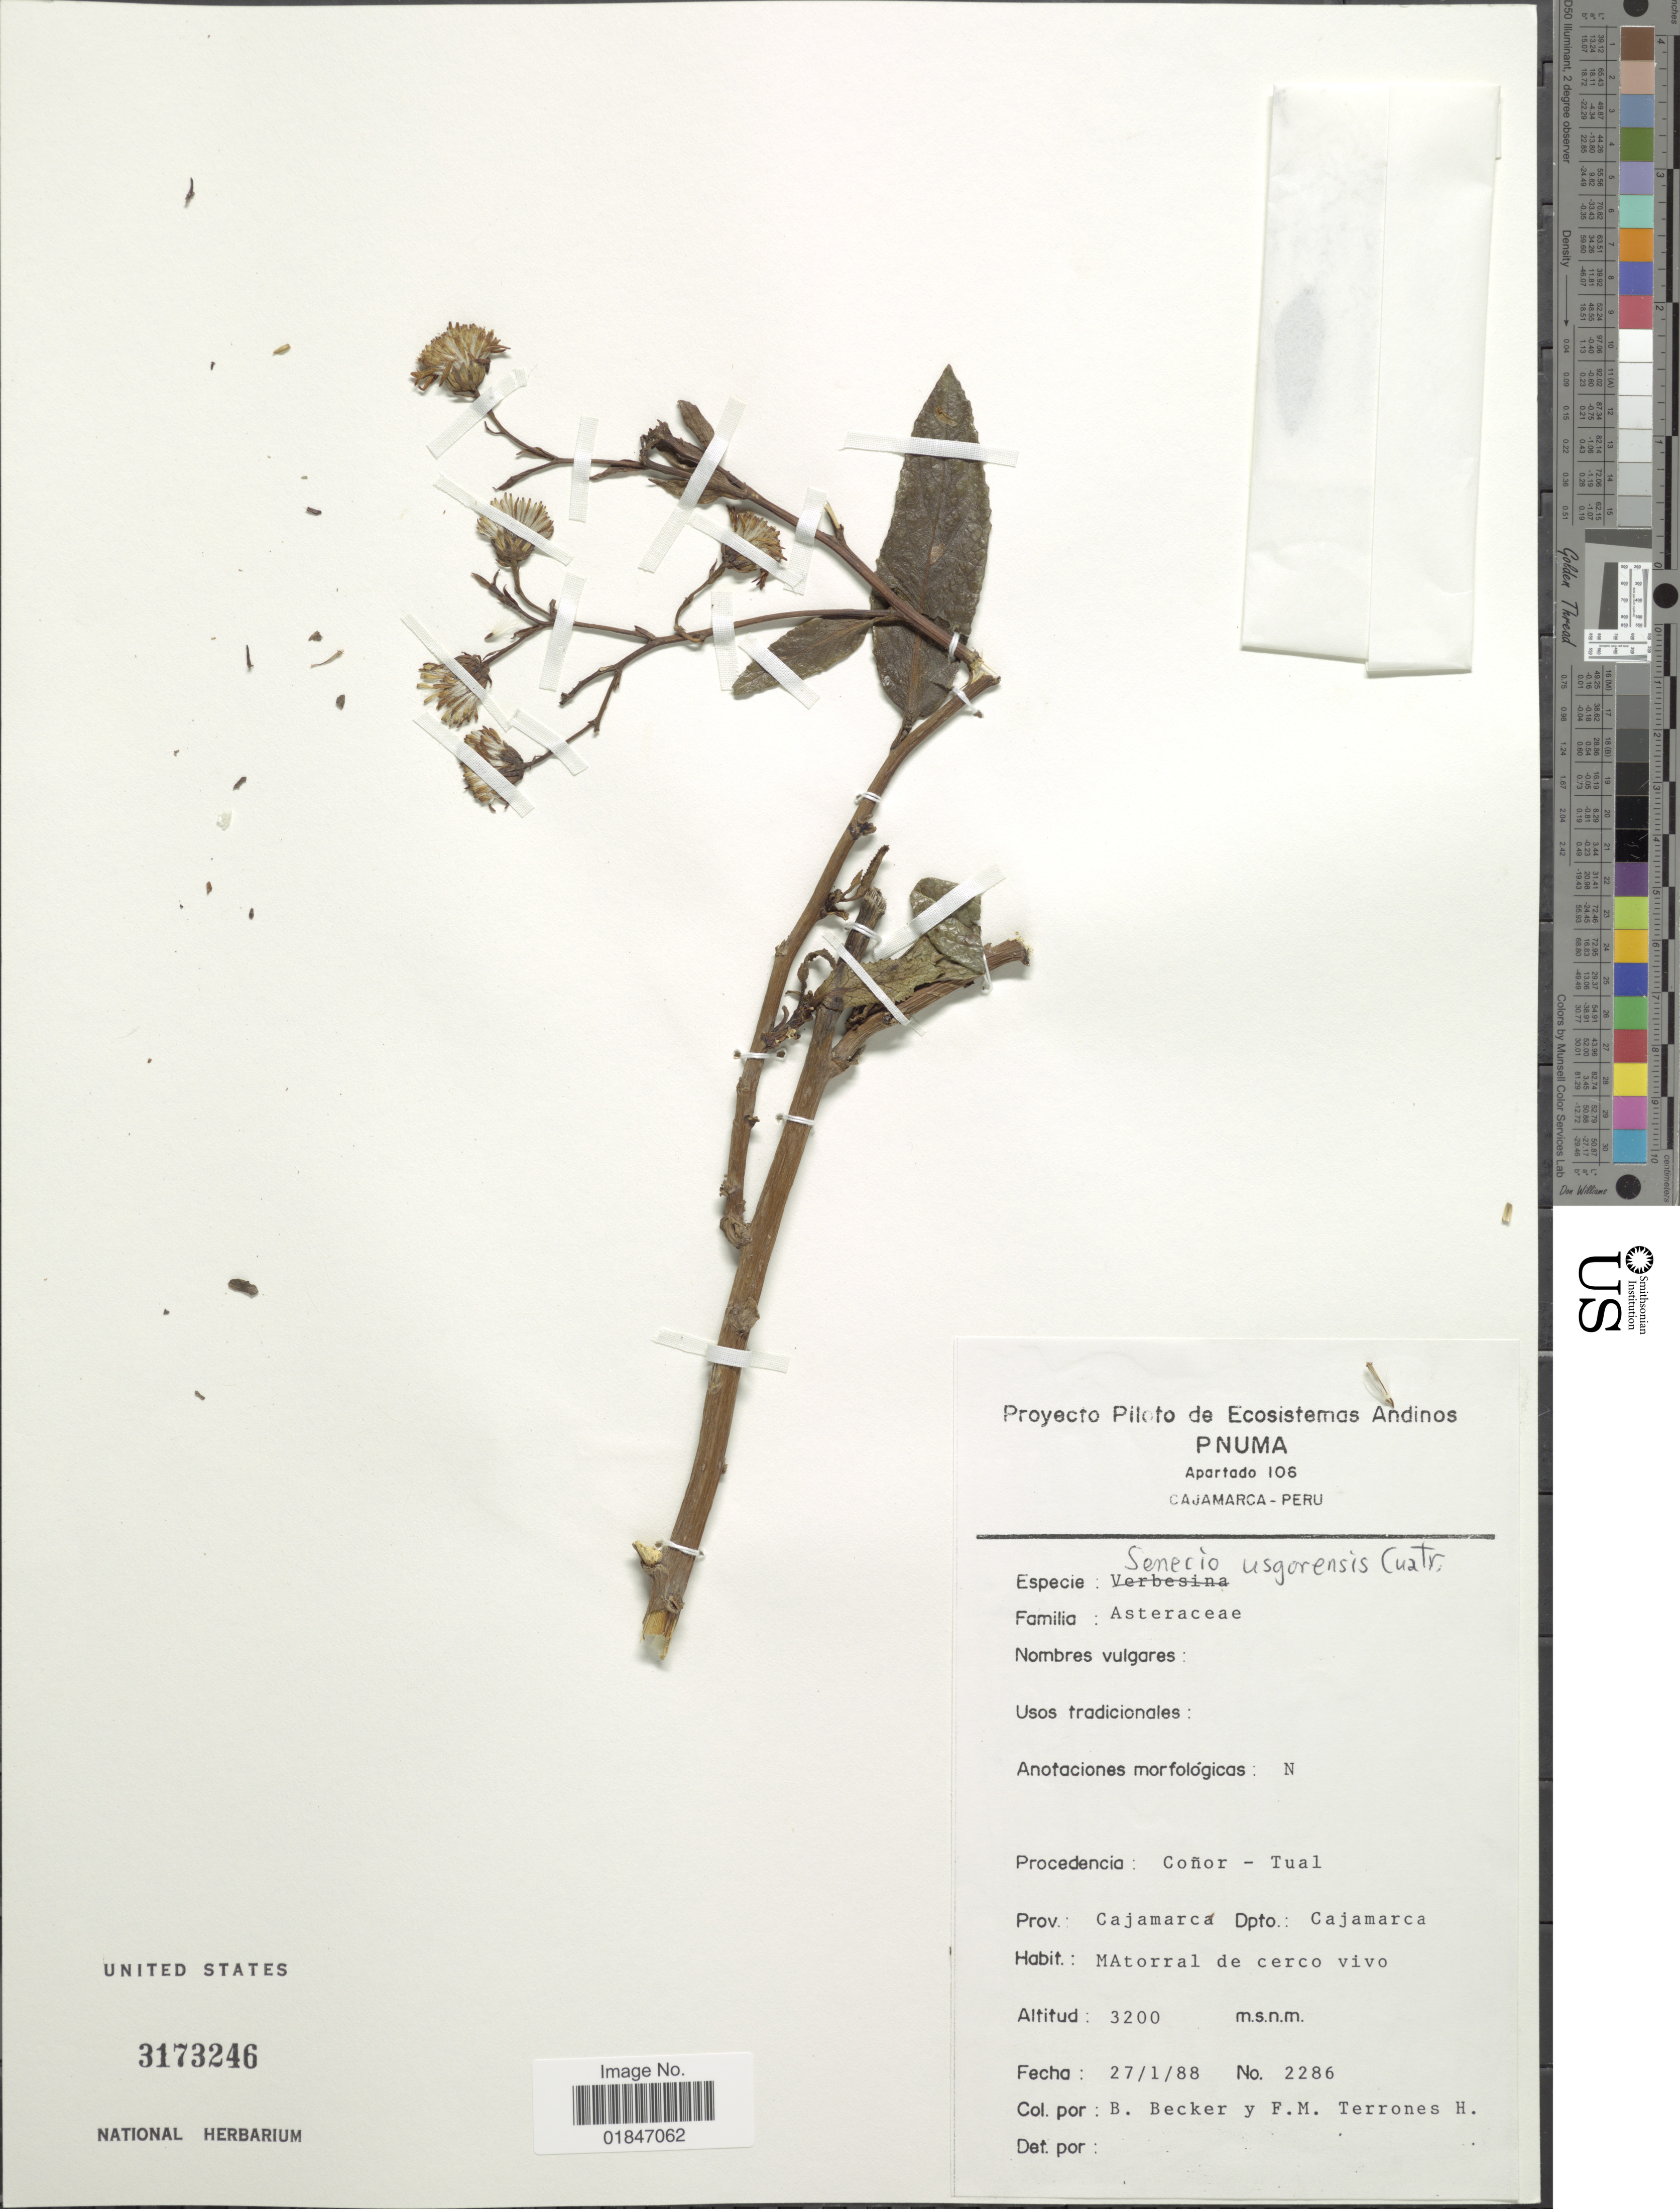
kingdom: Plantae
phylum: Tracheophyta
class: Magnoliopsida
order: Asterales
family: Asteraceae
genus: Dendrophorbium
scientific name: Dendrophorbium usgorense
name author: (Cuatrec.) C. Jeffrey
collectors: B. Becker & F. M. Terrones H.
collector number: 2286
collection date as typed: Transcribed d/m/y: 27/1/88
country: Peru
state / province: Cajamarca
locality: Procedencia Conor - Tual. Prov.: Cajamarca, Dpto.: Cajamarca.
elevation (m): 3200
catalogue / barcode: US 3173246